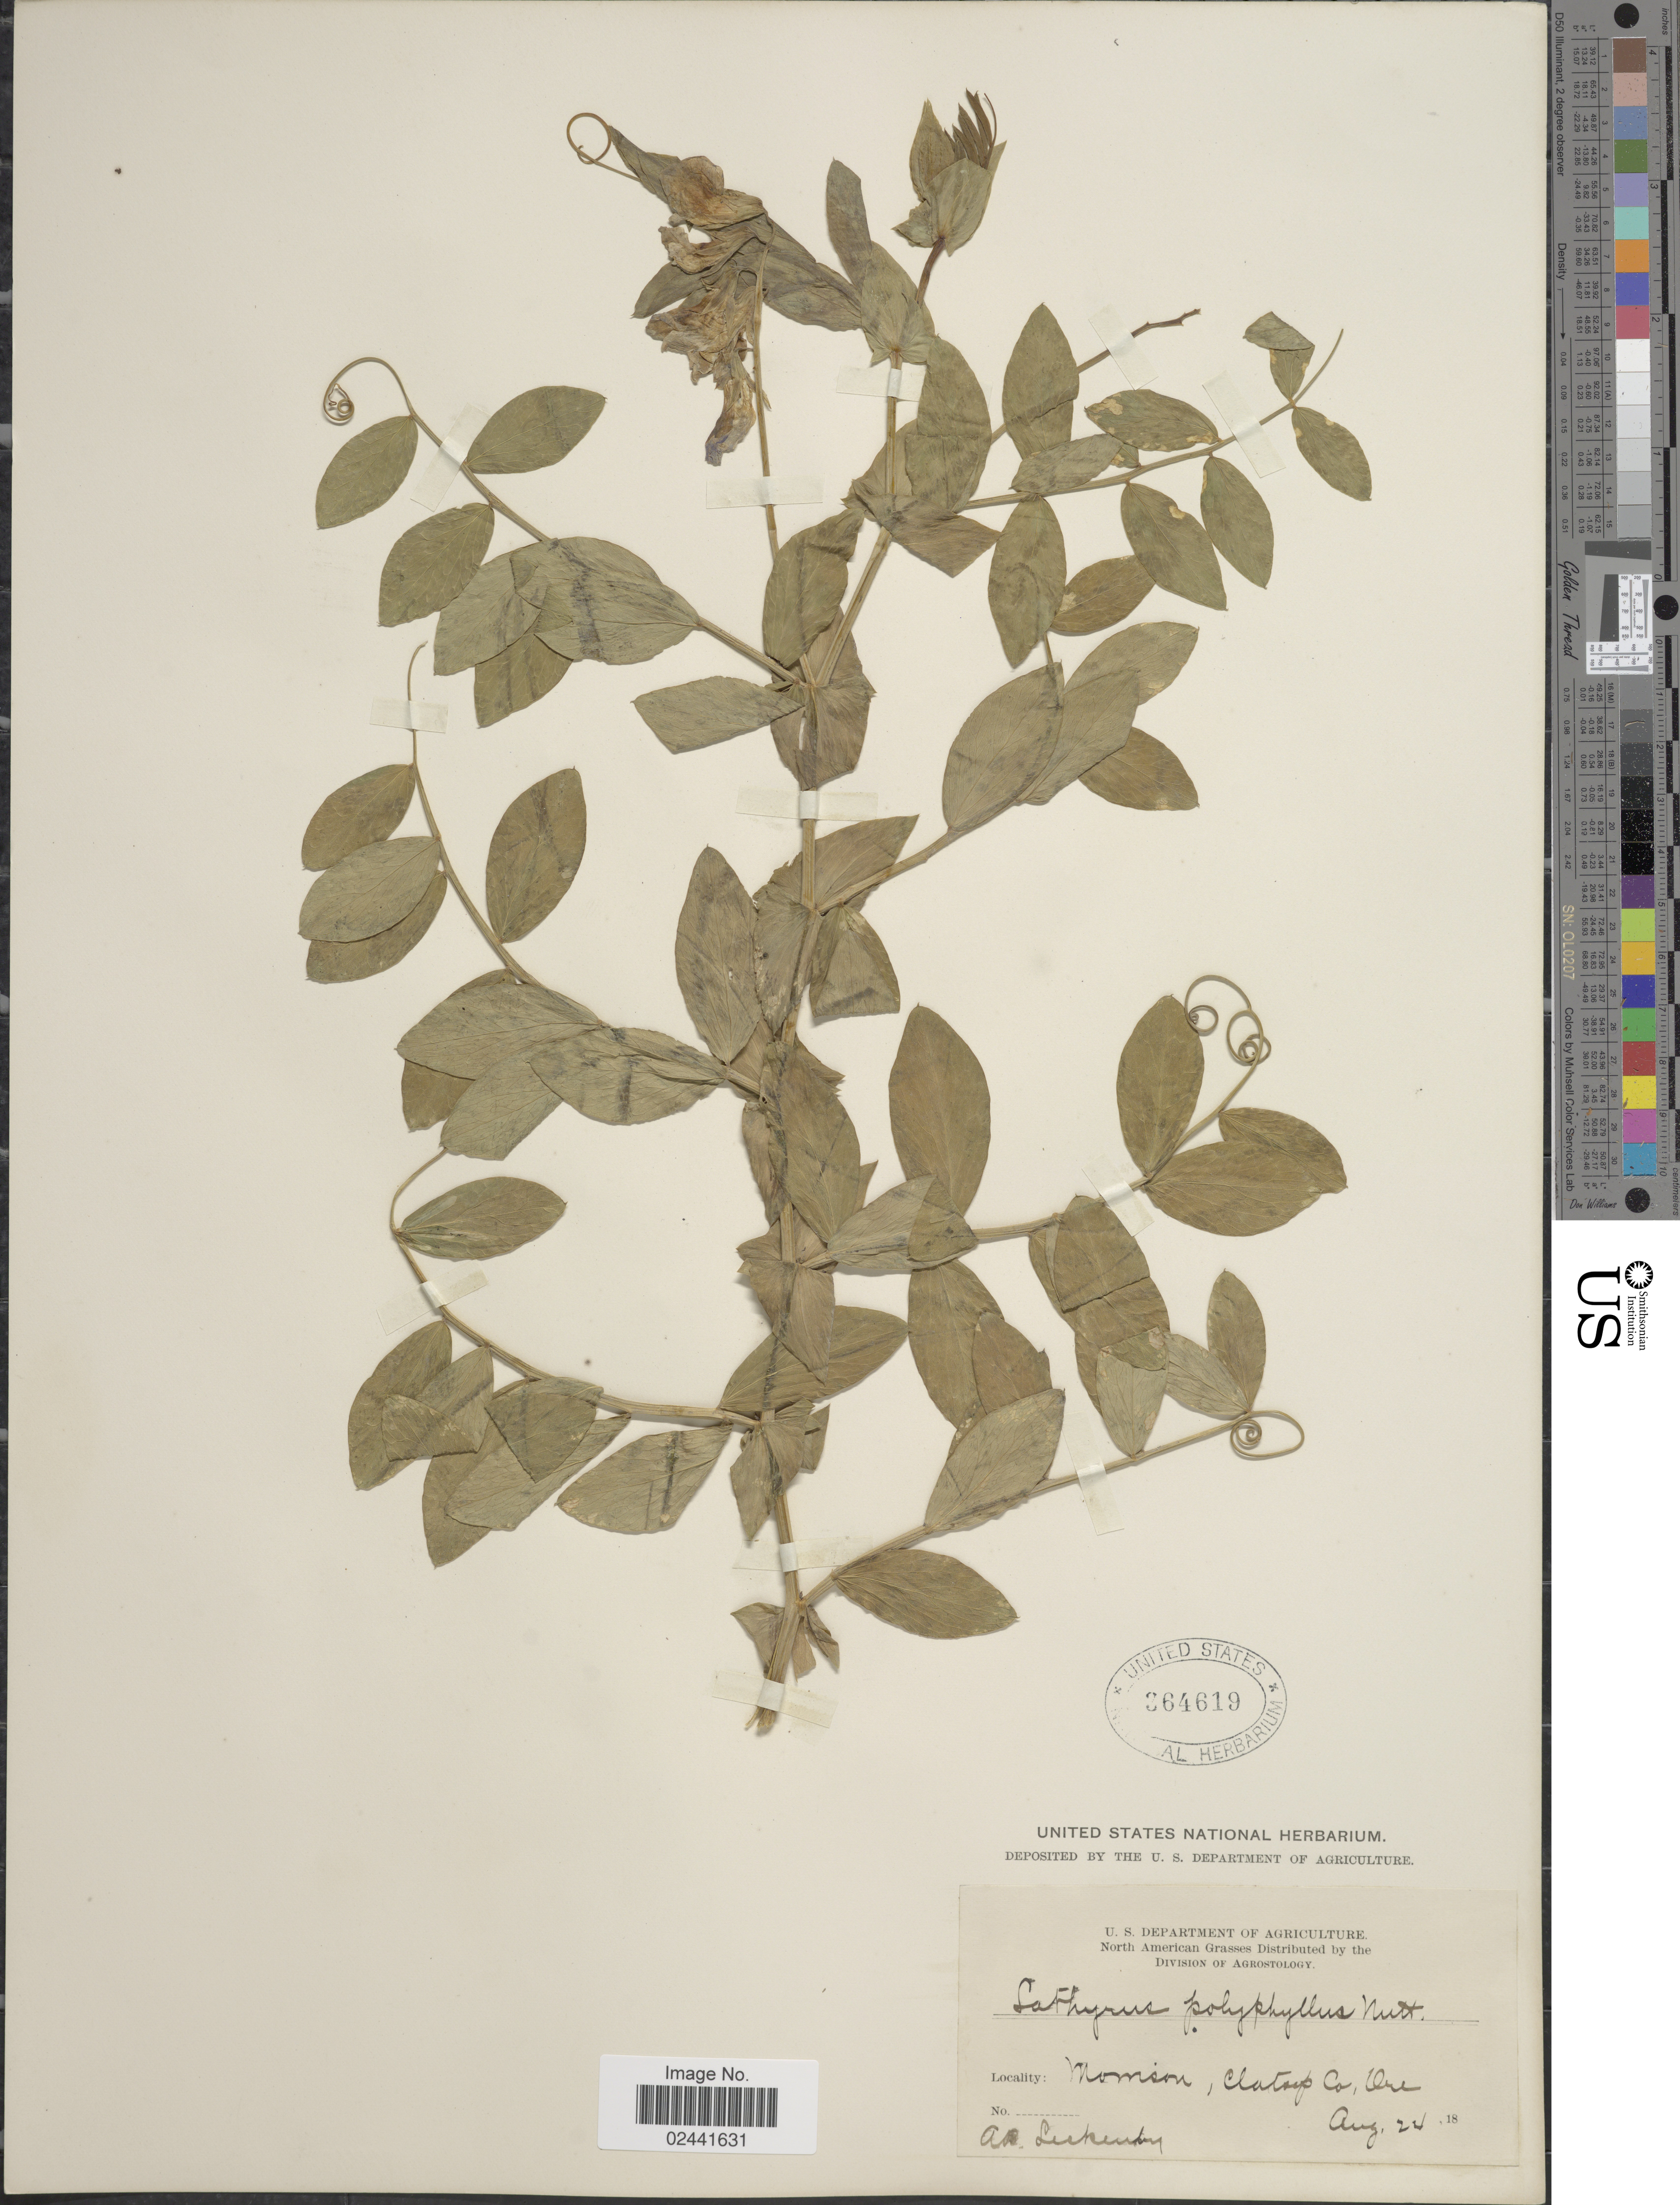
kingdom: Plantae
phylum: Tracheophyta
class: Magnoliopsida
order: Fabales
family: Fabaceae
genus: Lathyrus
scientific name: Lathyrus polyphyllus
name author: Nutt.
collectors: A. Leckenby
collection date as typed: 18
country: United States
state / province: Oregon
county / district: Clatsop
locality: Morrison, Clatsop Co.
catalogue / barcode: US 364619